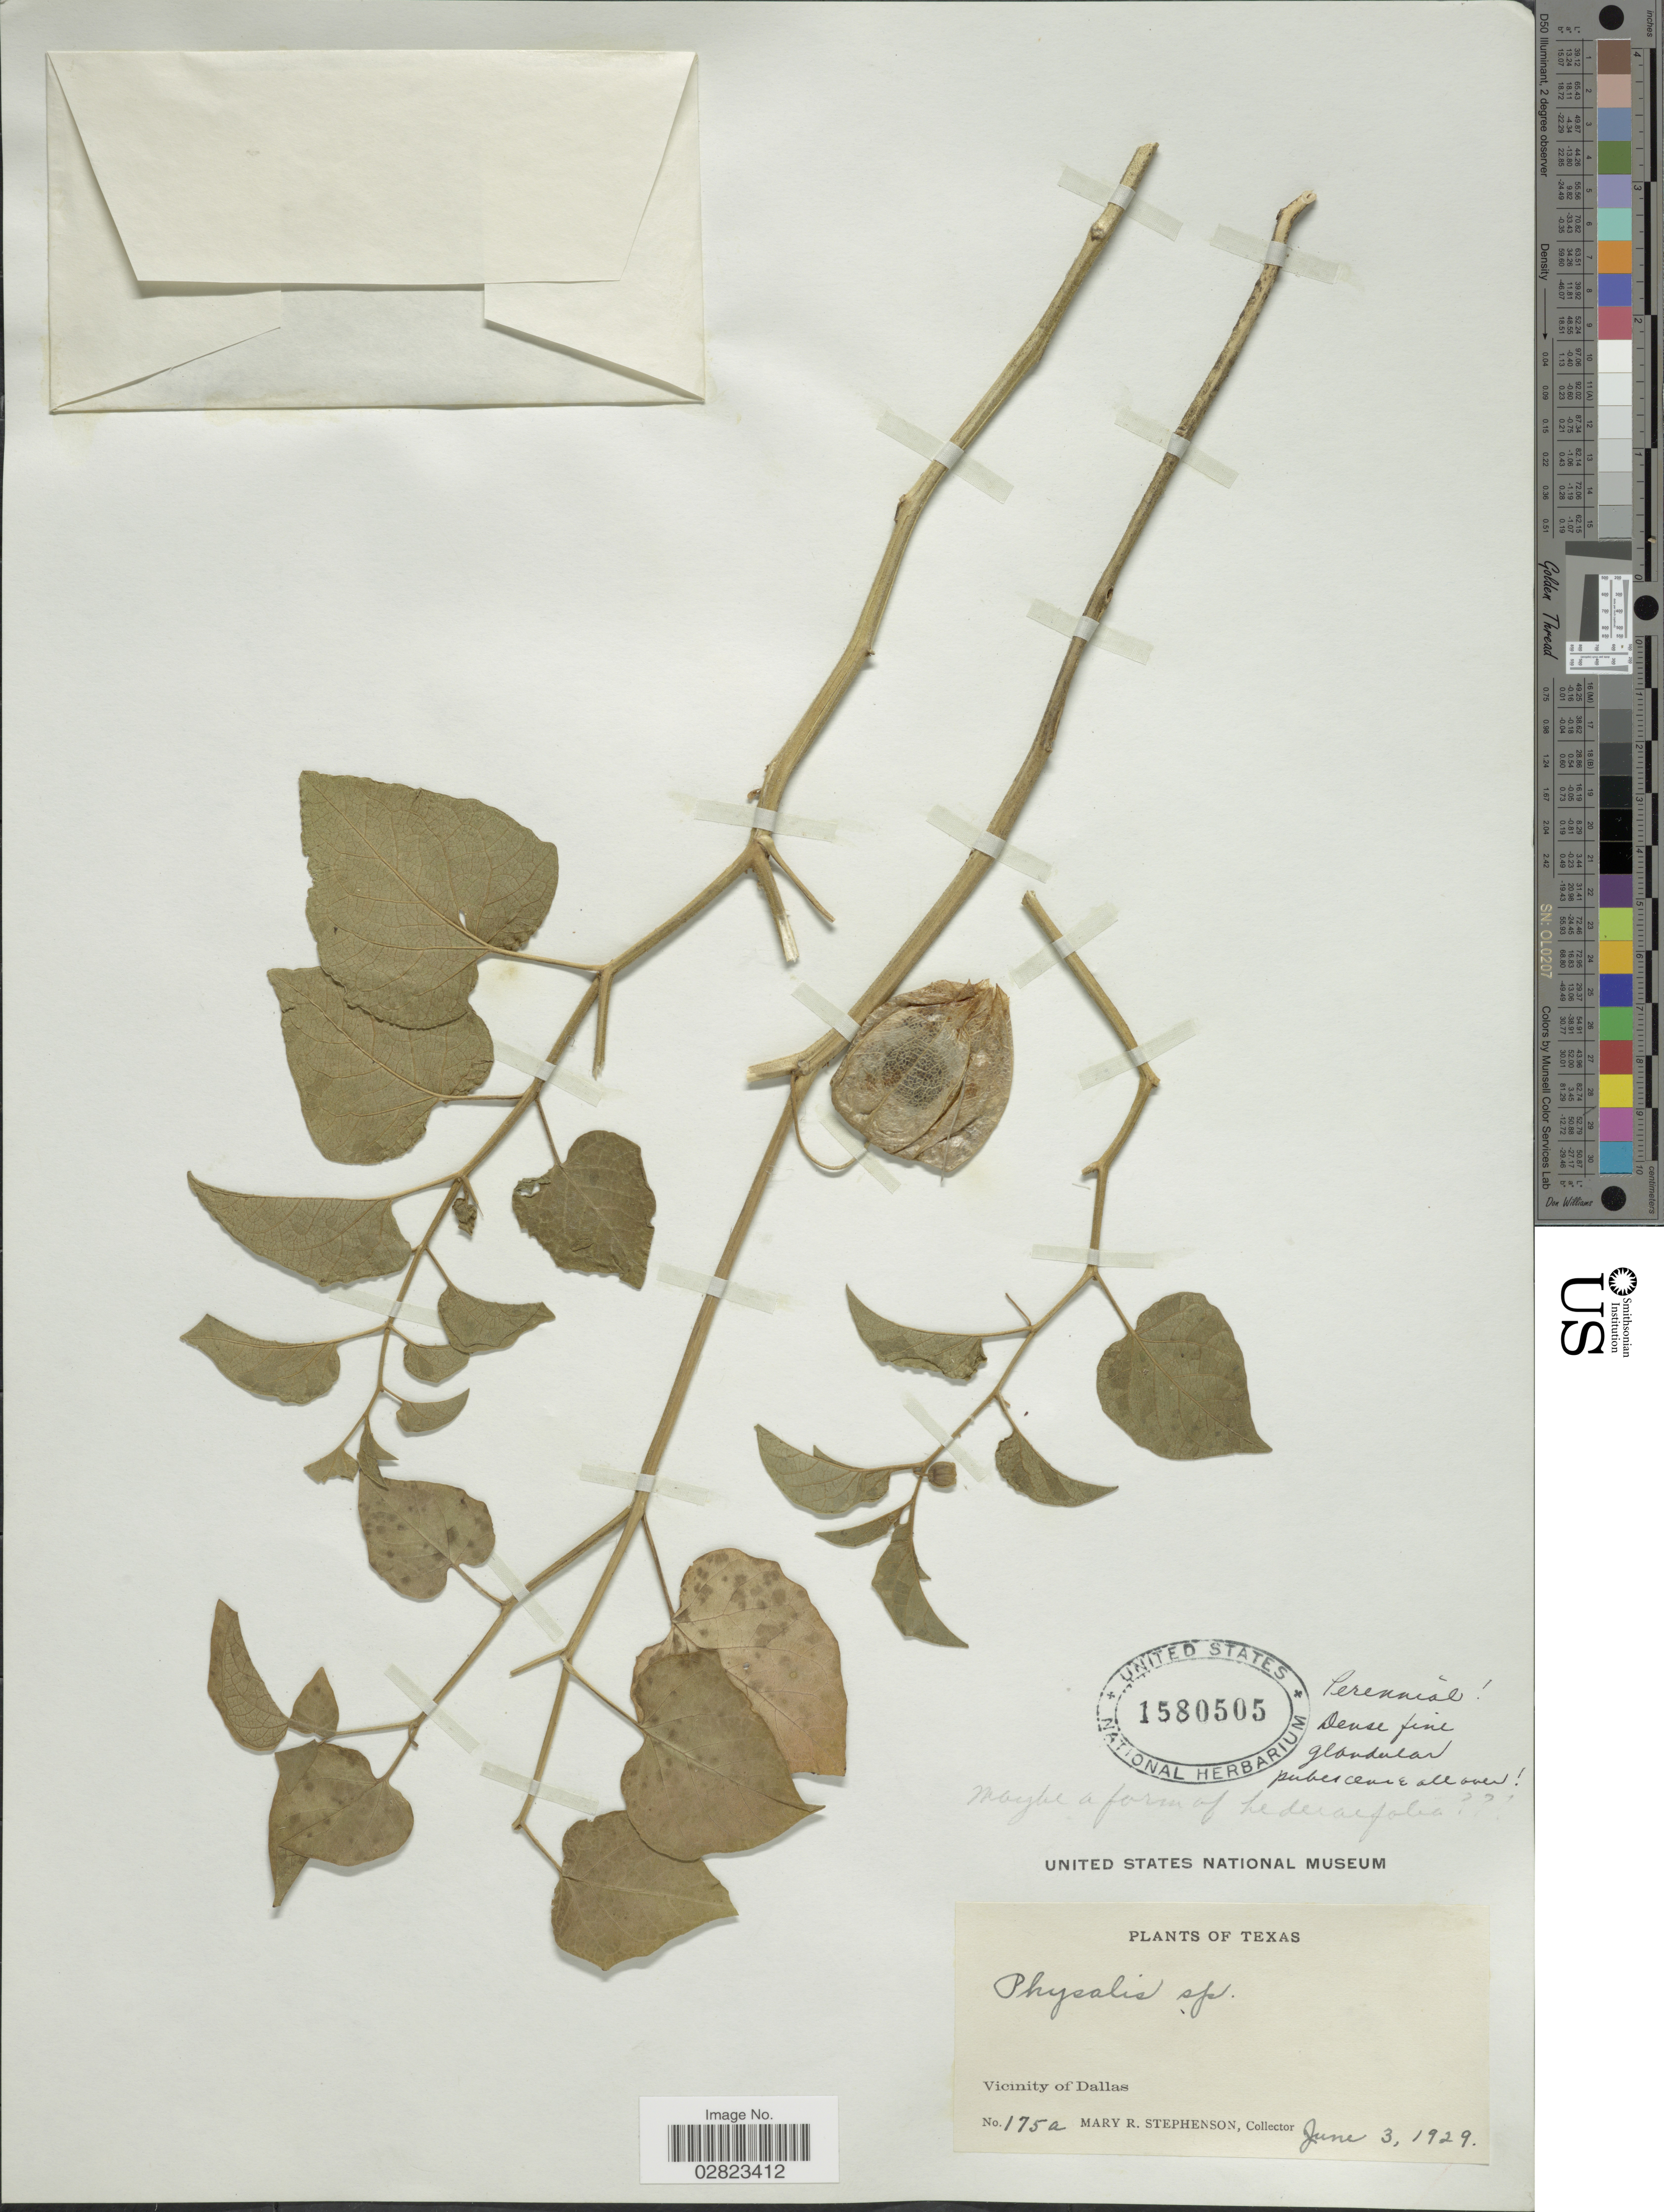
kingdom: Plantae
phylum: Tracheophyta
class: Magnoliopsida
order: Solanales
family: Solanaceae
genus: Physalis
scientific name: Physalis hederifolia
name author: A. Gray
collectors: M. R. Stephenson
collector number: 175a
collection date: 1929-06-03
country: United States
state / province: Texas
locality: Vicinity of Dallas.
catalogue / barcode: US 1580505